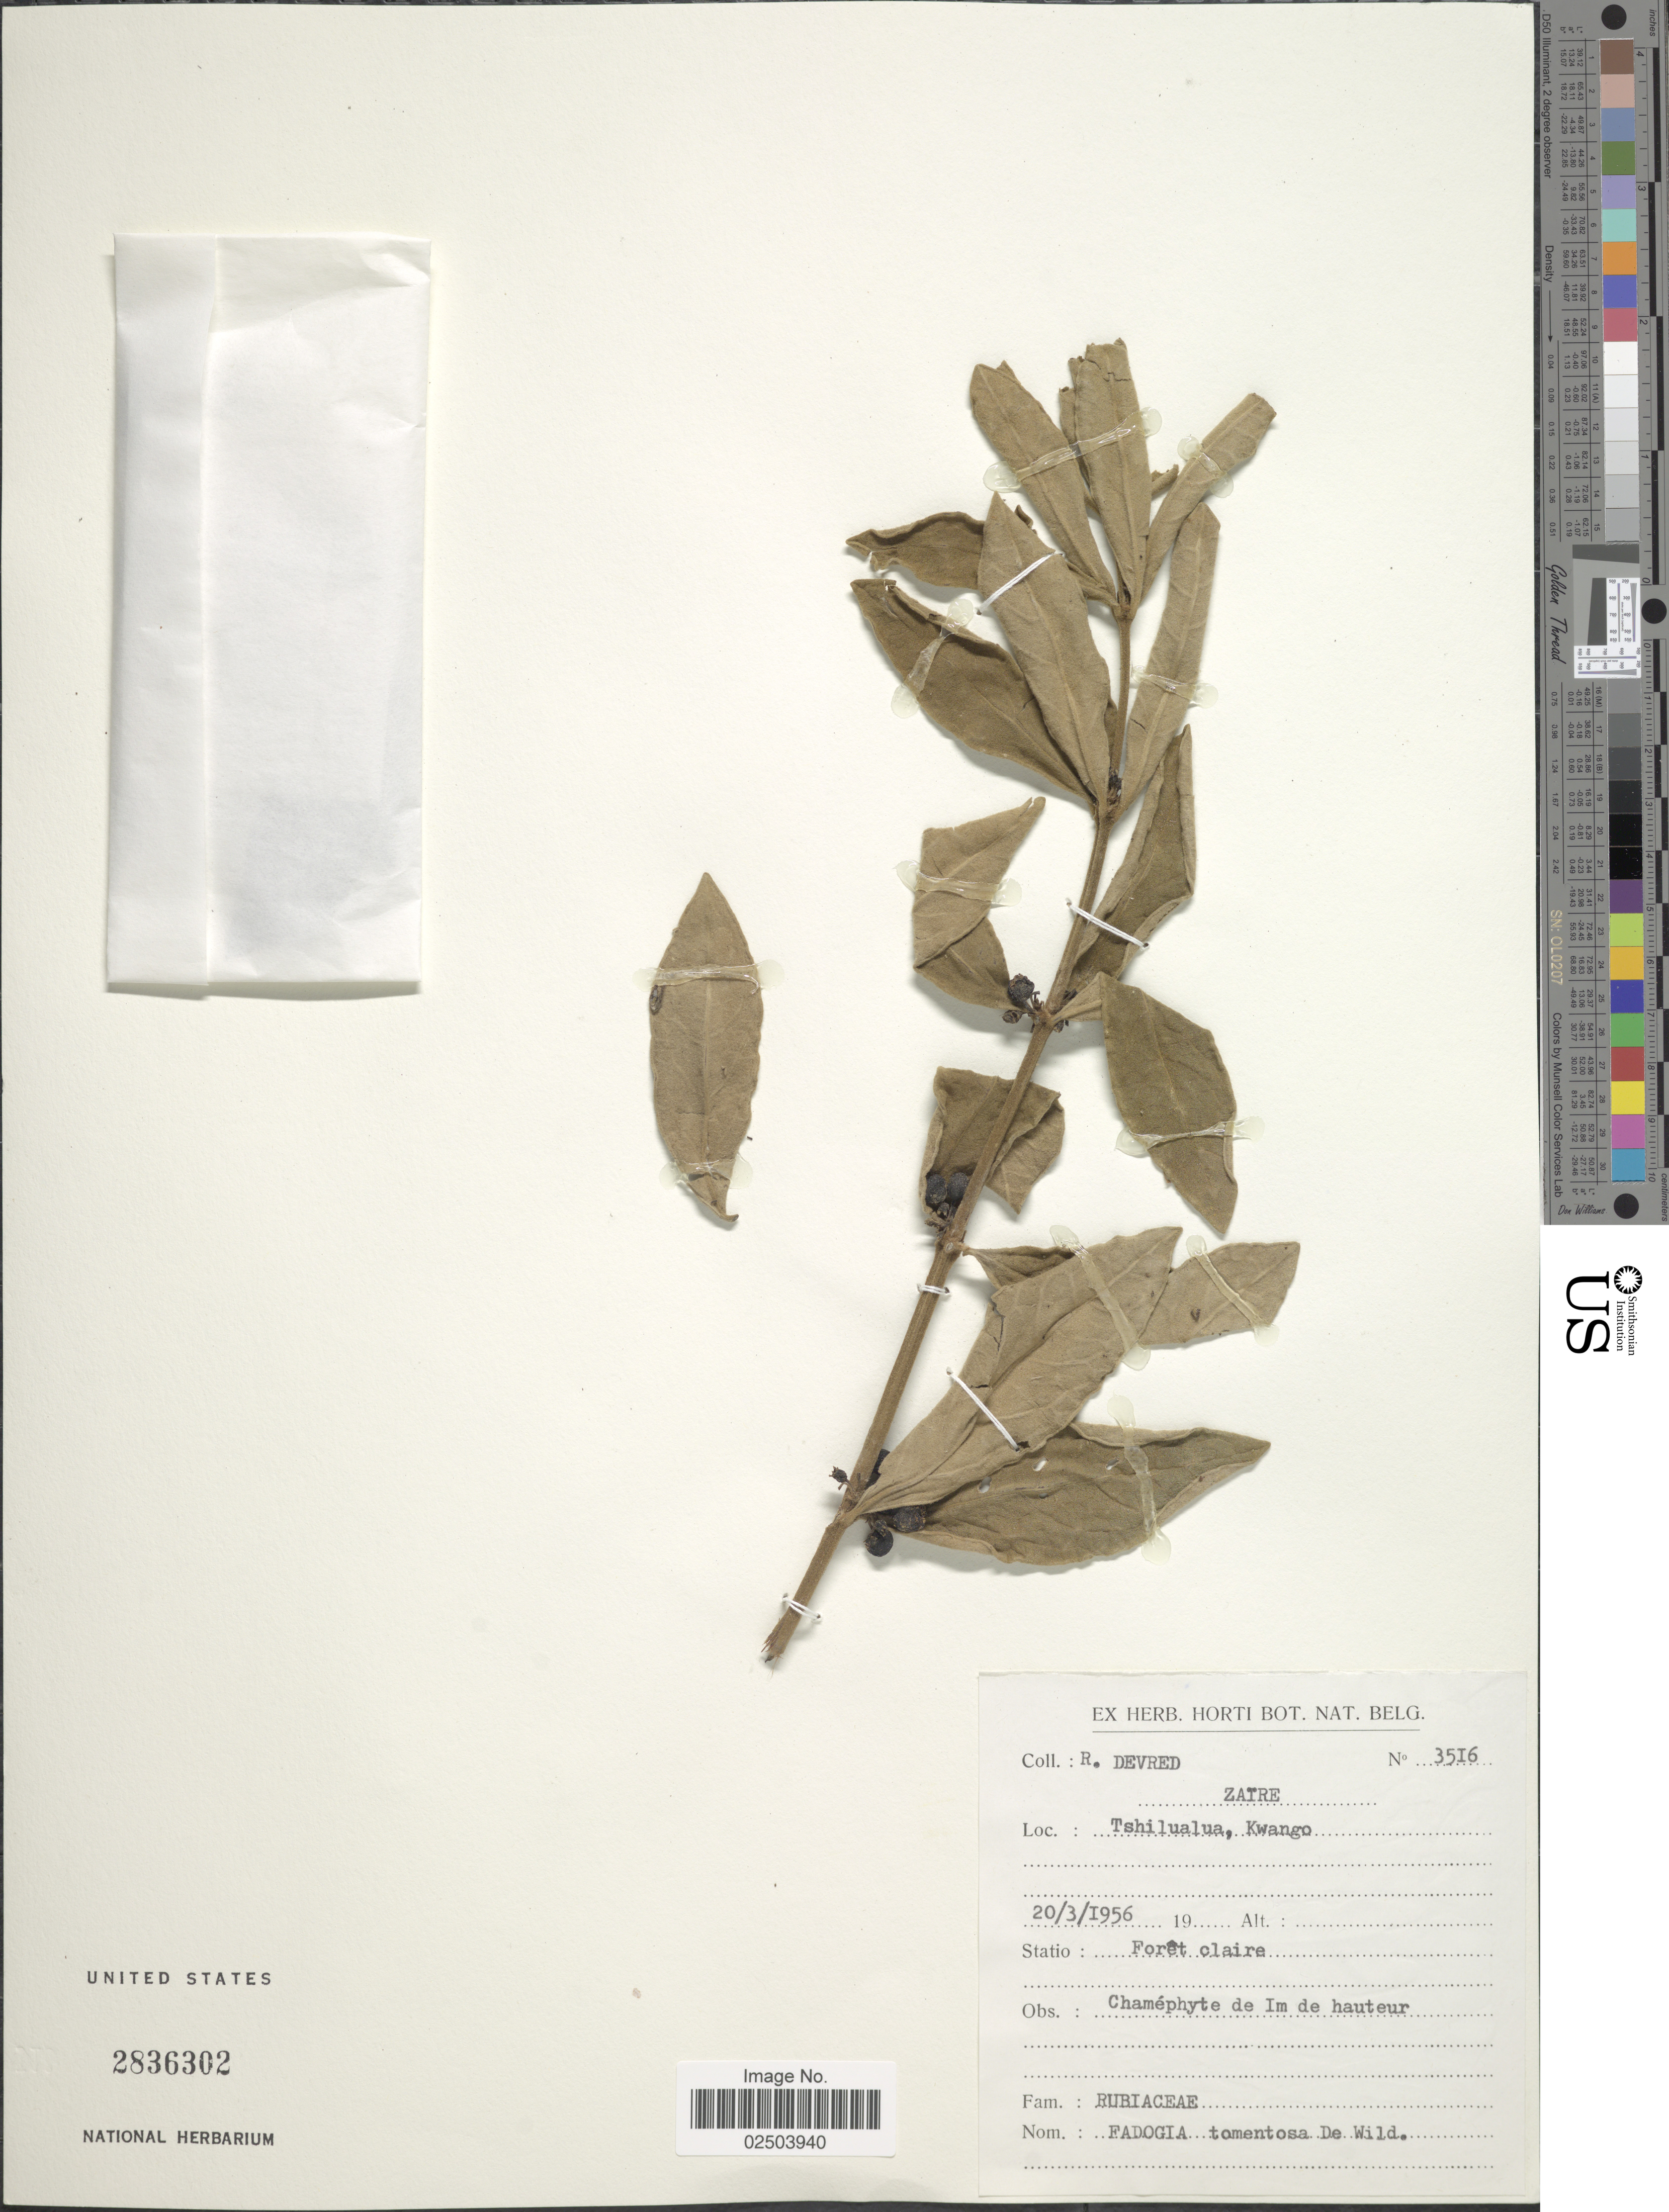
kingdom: Plantae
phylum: Tracheophyta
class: Magnoliopsida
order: Gentianales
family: Rubiaceae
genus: Fadogia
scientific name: Fadogia tomentosa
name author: De Wild.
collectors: R. Devred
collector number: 3516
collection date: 1956-03-20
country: Congo, Democratic Republic of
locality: Zaire. Tshilualua, Kwango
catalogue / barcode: US 2836302